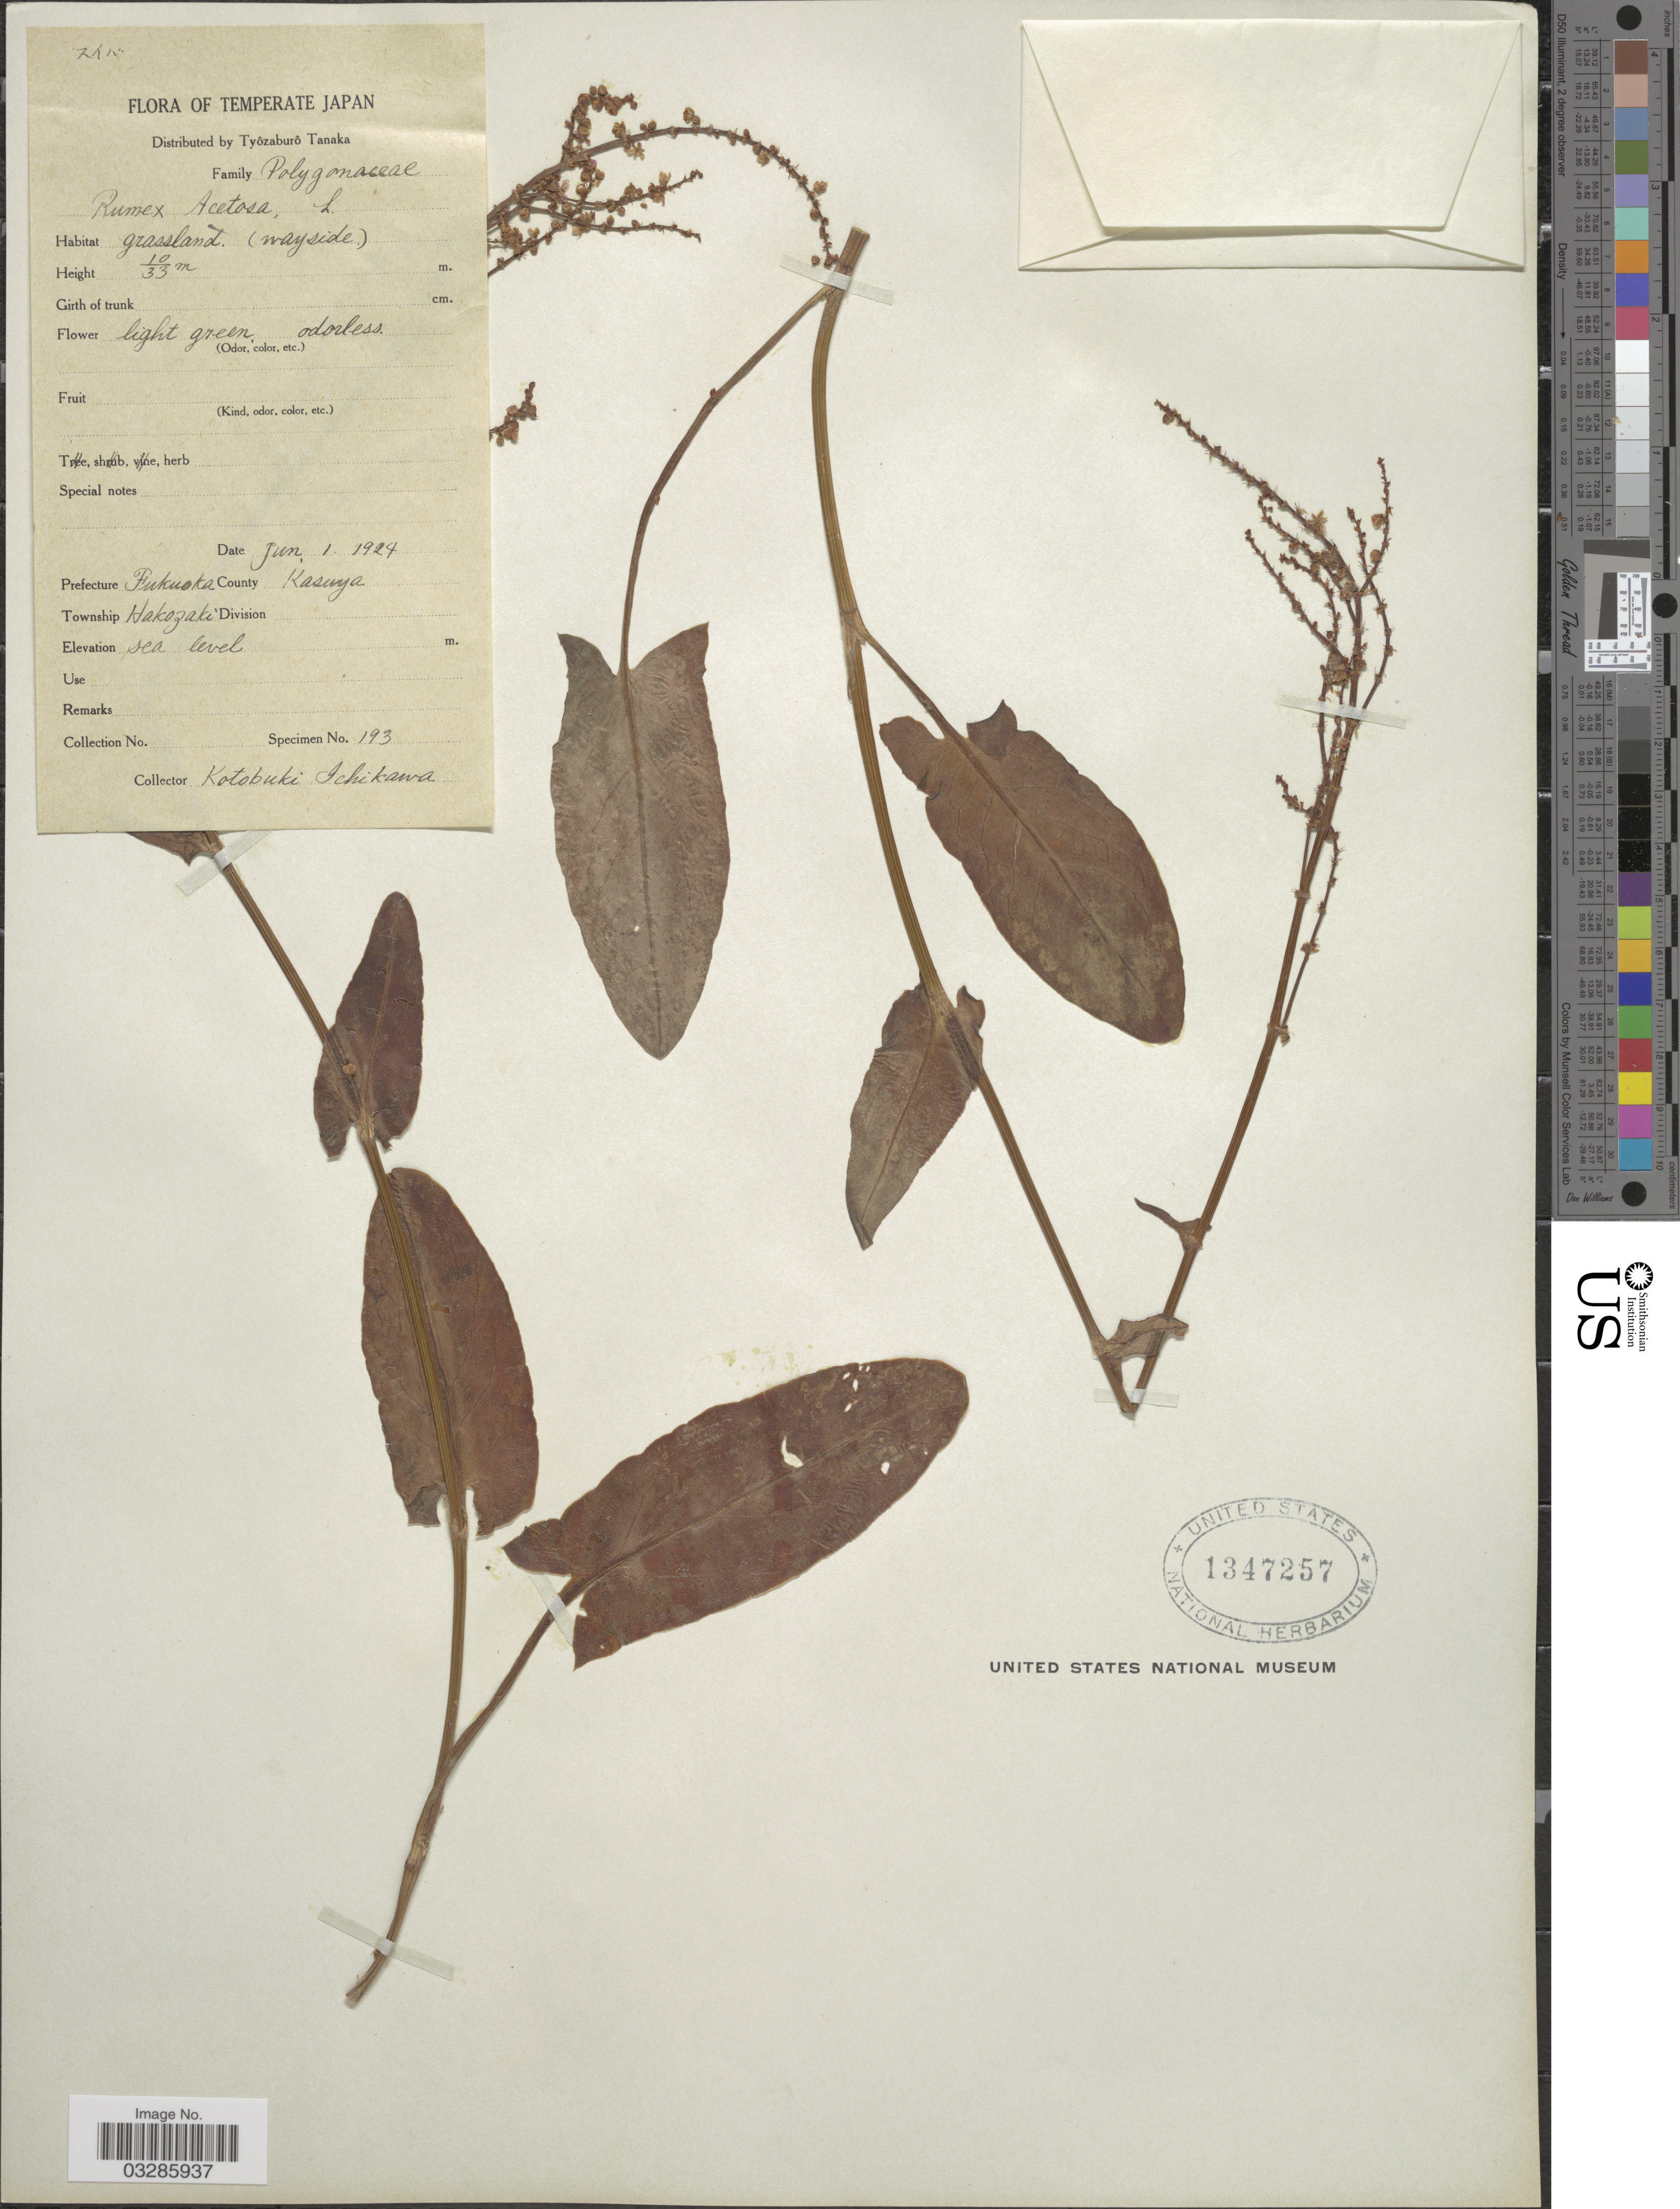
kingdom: Plantae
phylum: Tracheophyta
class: Magnoliopsida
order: Caryophyllales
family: Polygonaceae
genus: Rumex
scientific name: Rumex acetosa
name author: L.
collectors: K. Ichikawa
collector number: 193?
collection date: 1924-06-01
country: Japan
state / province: Hukuoka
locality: Prefecture Fukuoka, County Kasuya, Township Hakozaki.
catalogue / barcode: US 1347257